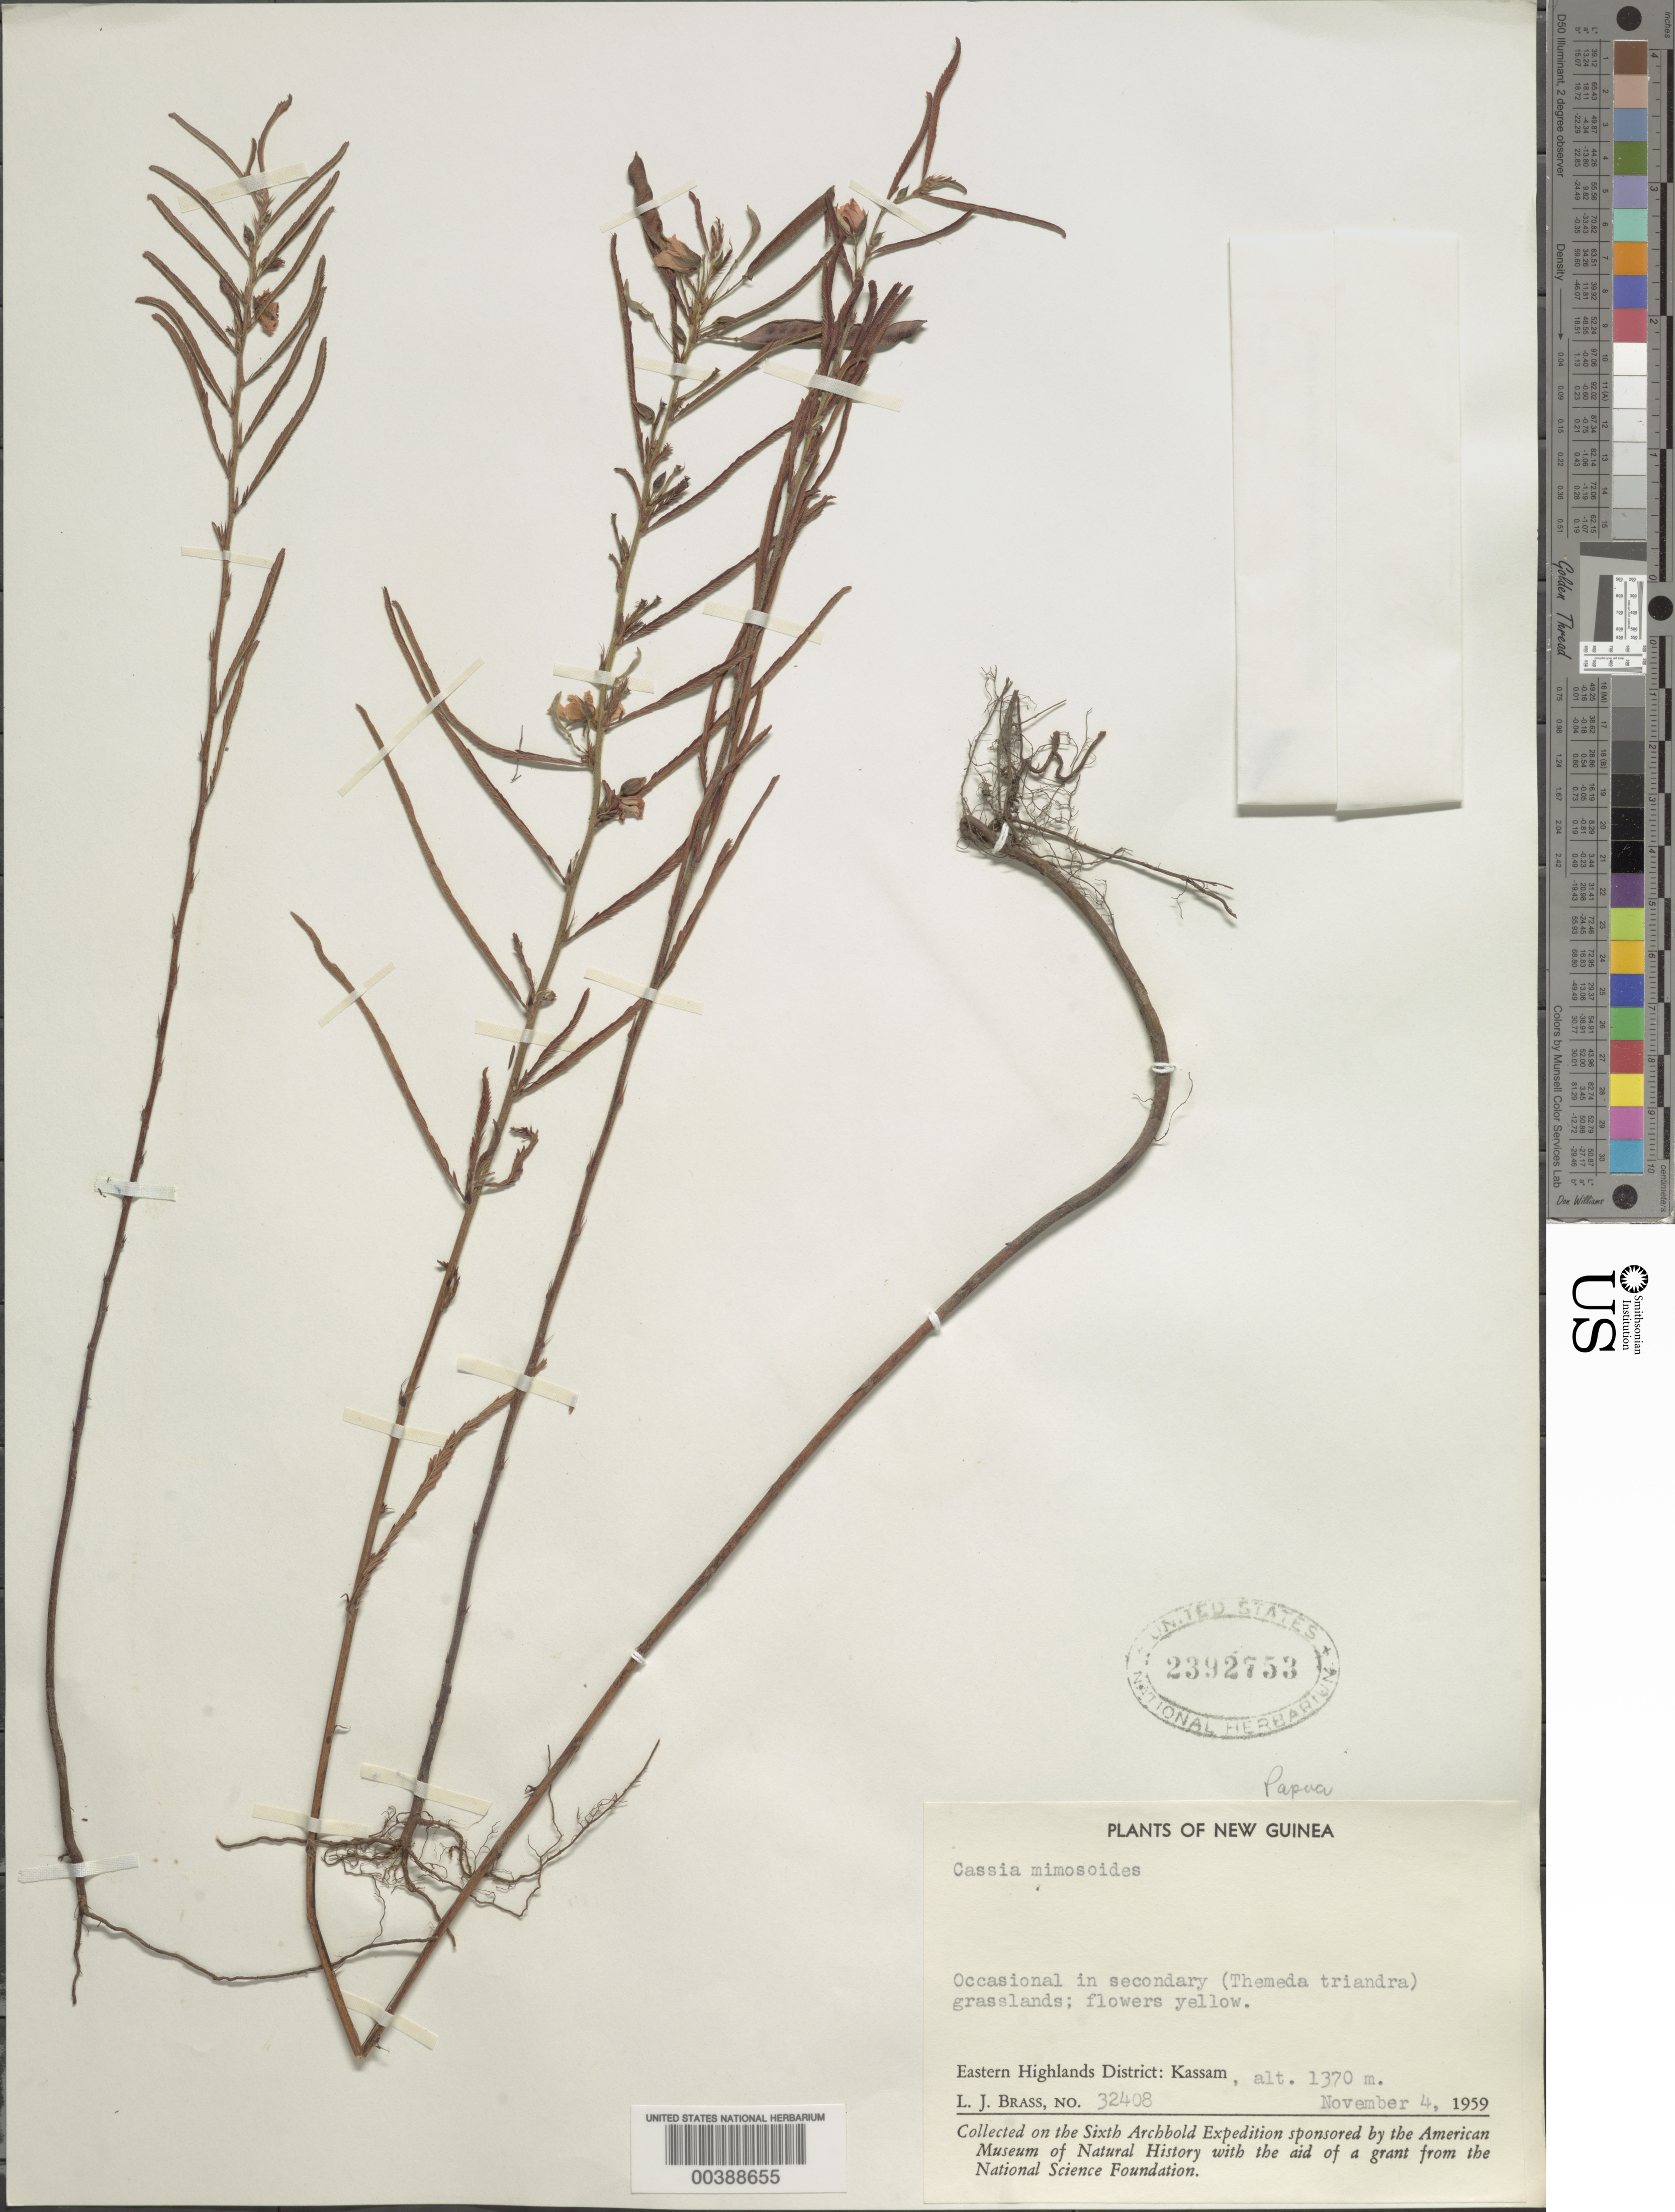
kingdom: Plantae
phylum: Tracheophyta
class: Magnoliopsida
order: Fabales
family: Fabaceae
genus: Chamaecrista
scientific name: Chamaecrista mimosoides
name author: (L.) Greene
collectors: L. J. Brass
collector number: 32408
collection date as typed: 04 Nov 1959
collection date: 1959-11-04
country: Papua New Guinea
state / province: Eastern Highlands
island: New Guinea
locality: Kassam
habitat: In secondary grasslands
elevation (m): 1370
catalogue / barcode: US 2392753